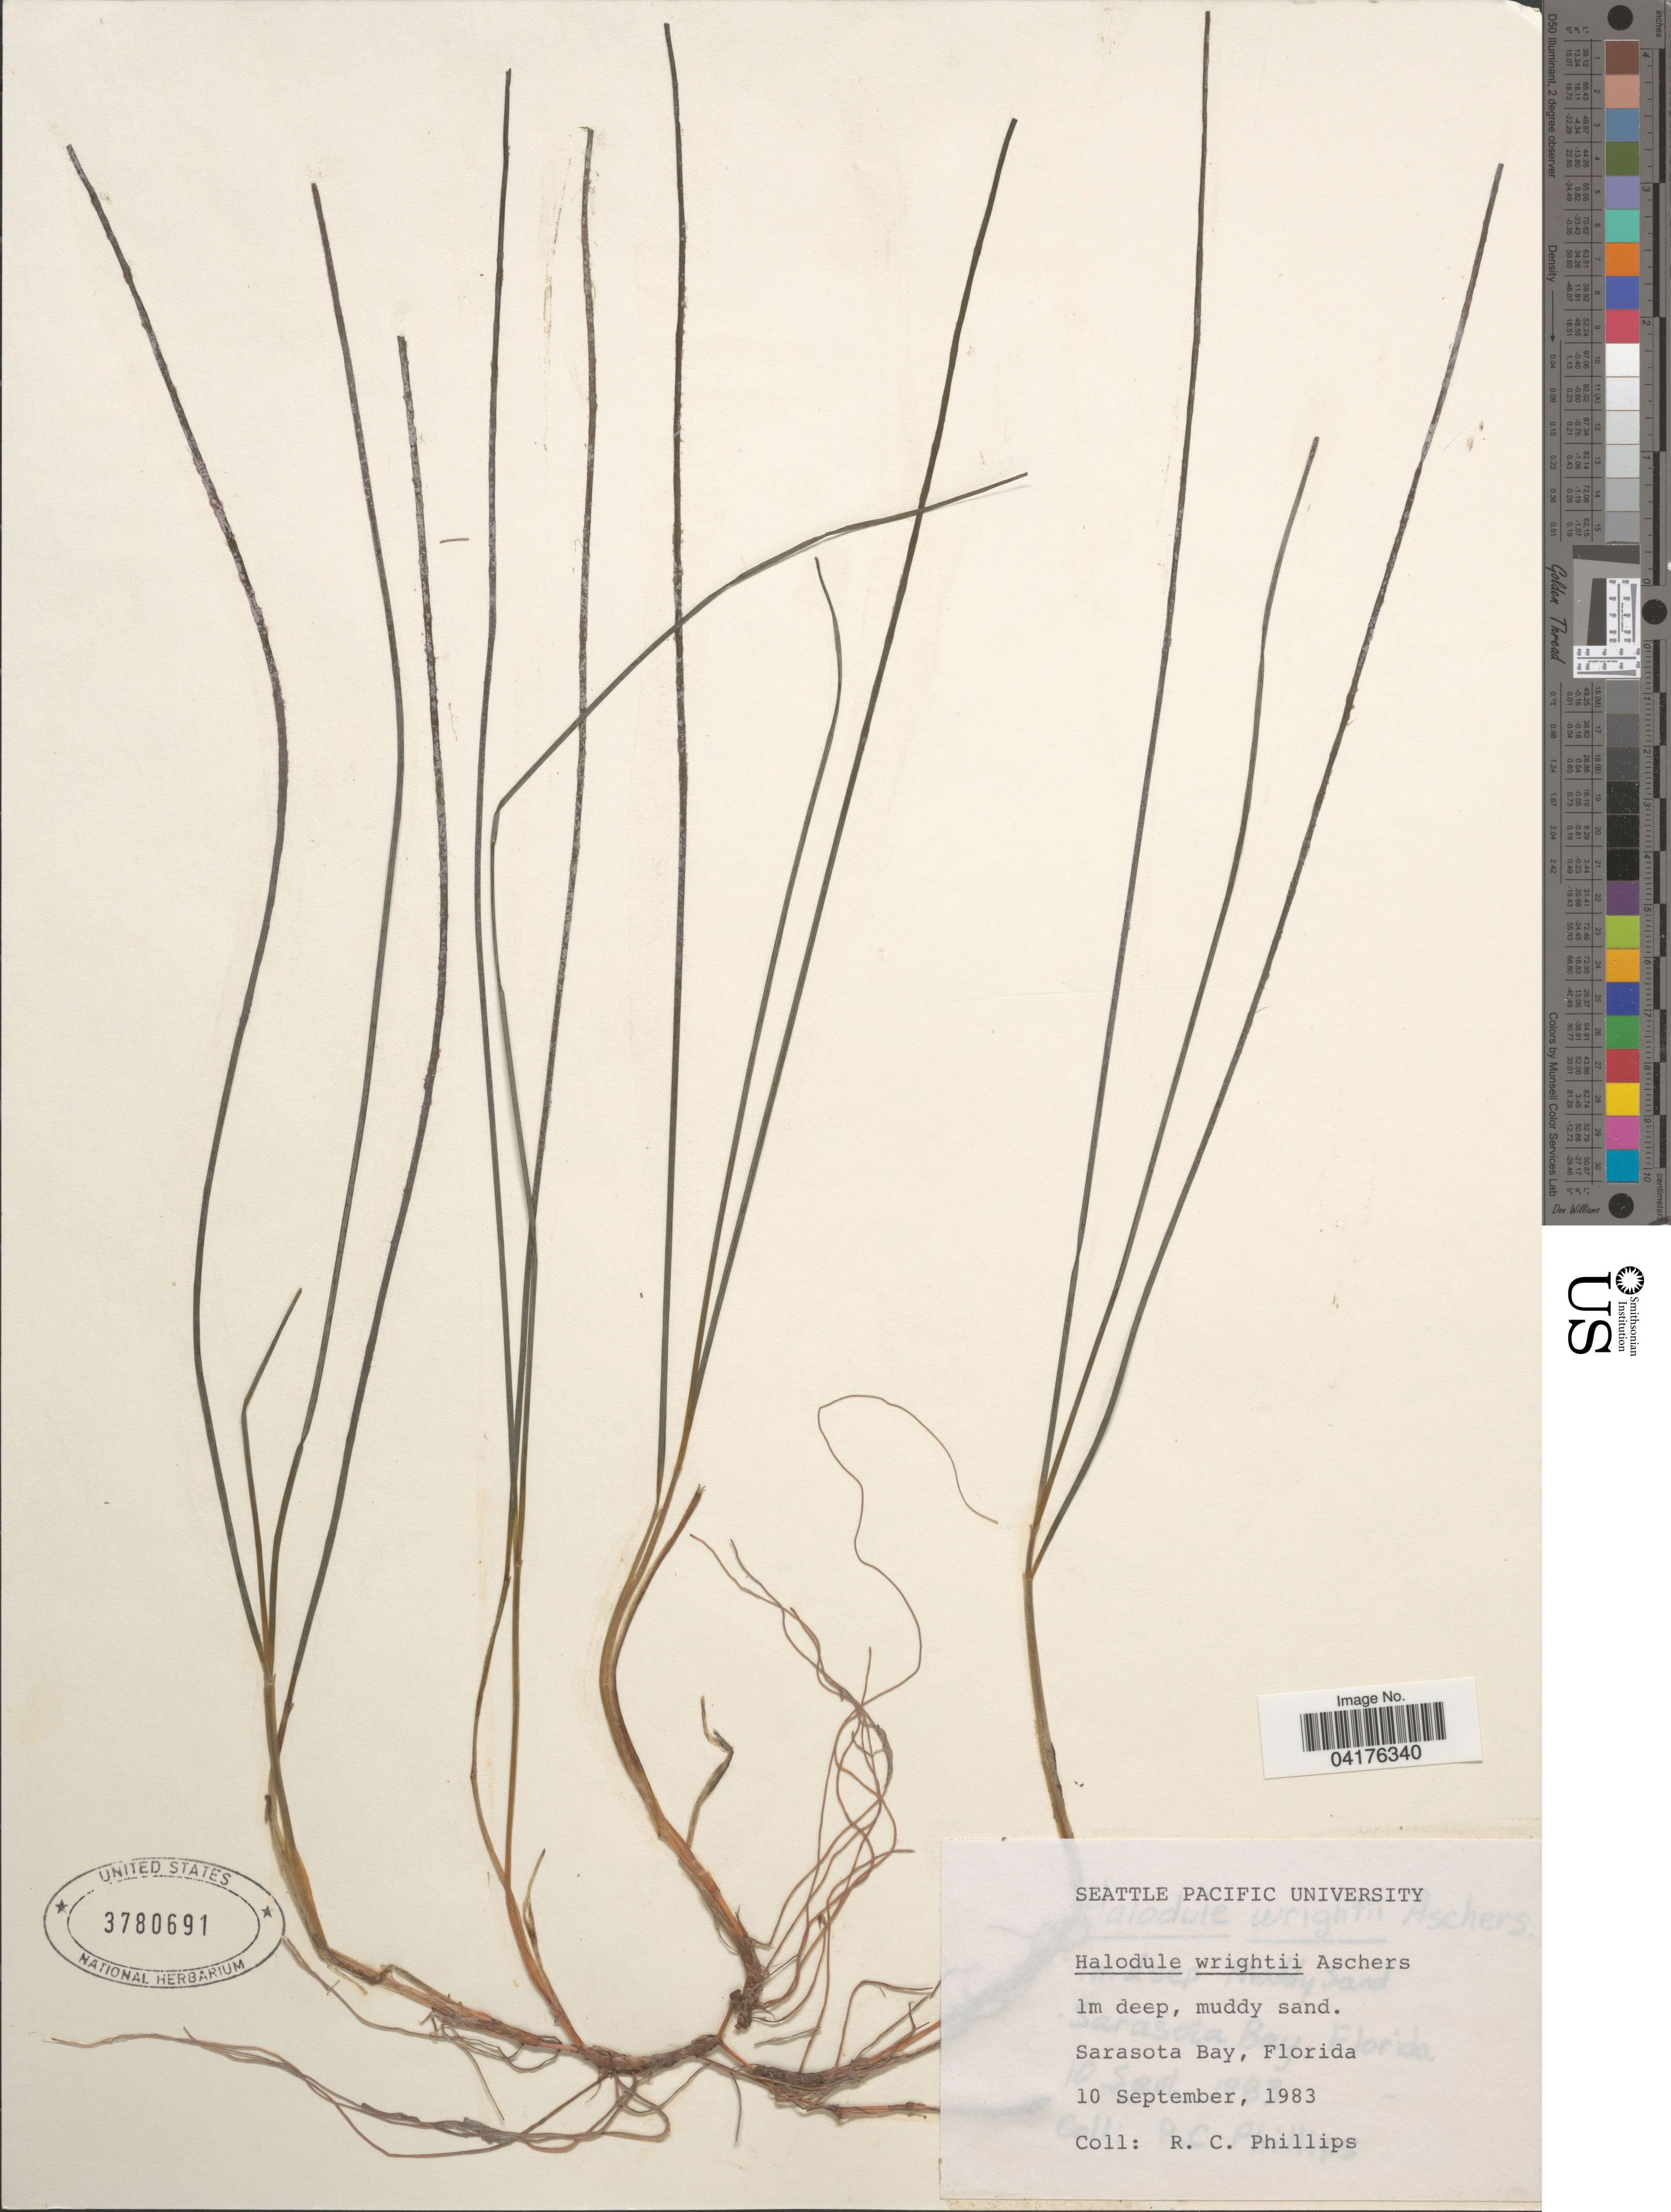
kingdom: Plantae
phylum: Tracheophyta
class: Liliopsida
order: Alismatales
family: Cymodoceaceae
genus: Halodule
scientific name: Halodule wrightii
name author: Asch.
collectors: R. C. Phillips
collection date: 1983-09-10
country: United States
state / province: Florida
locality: Sarasota Bay.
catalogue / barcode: US 3780691